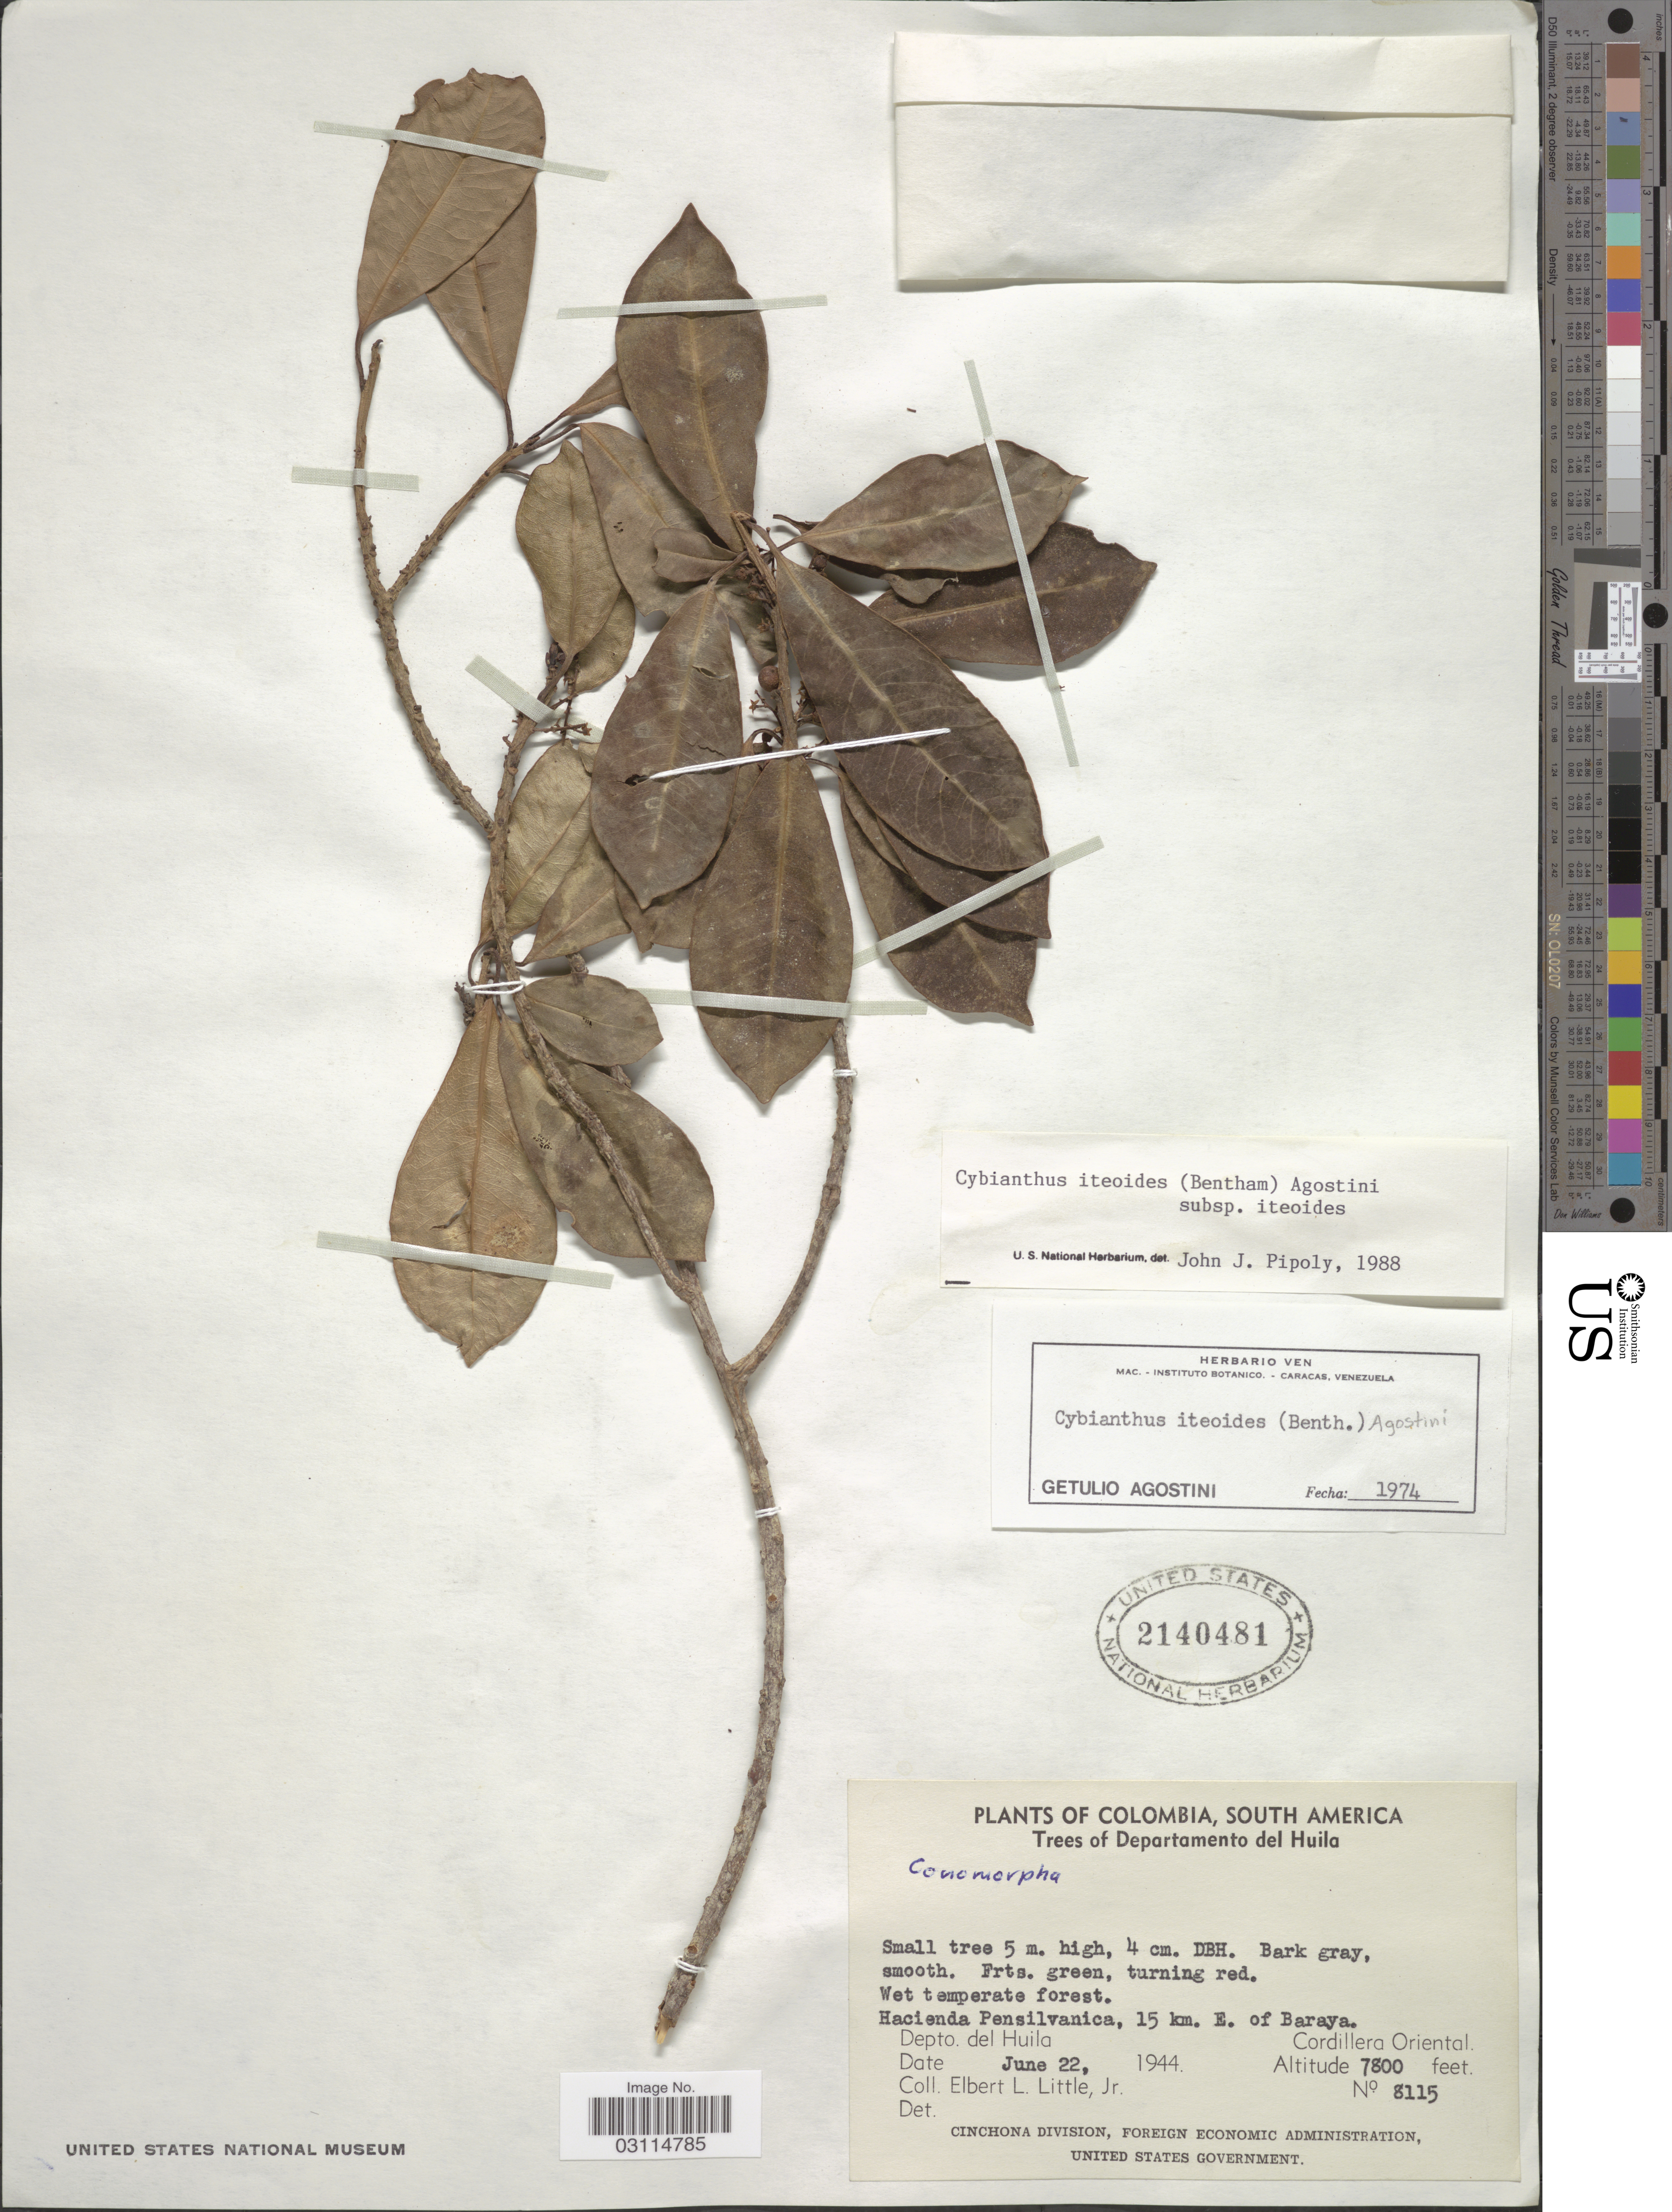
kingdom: Plantae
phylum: Tracheophyta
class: Magnoliopsida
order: Ericales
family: Primulaceae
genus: Cybianthus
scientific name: Cybianthus iteoides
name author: (Benth.) G. Agostini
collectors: E. L. Little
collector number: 8115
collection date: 1944-06-22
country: Colombia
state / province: Huila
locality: Departamento del Huila. Hacienda Pensilvanica, 15 km. E. of Baraya. Depto. del Huila. Cordillera Oriental.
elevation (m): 2377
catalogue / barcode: US 2140481